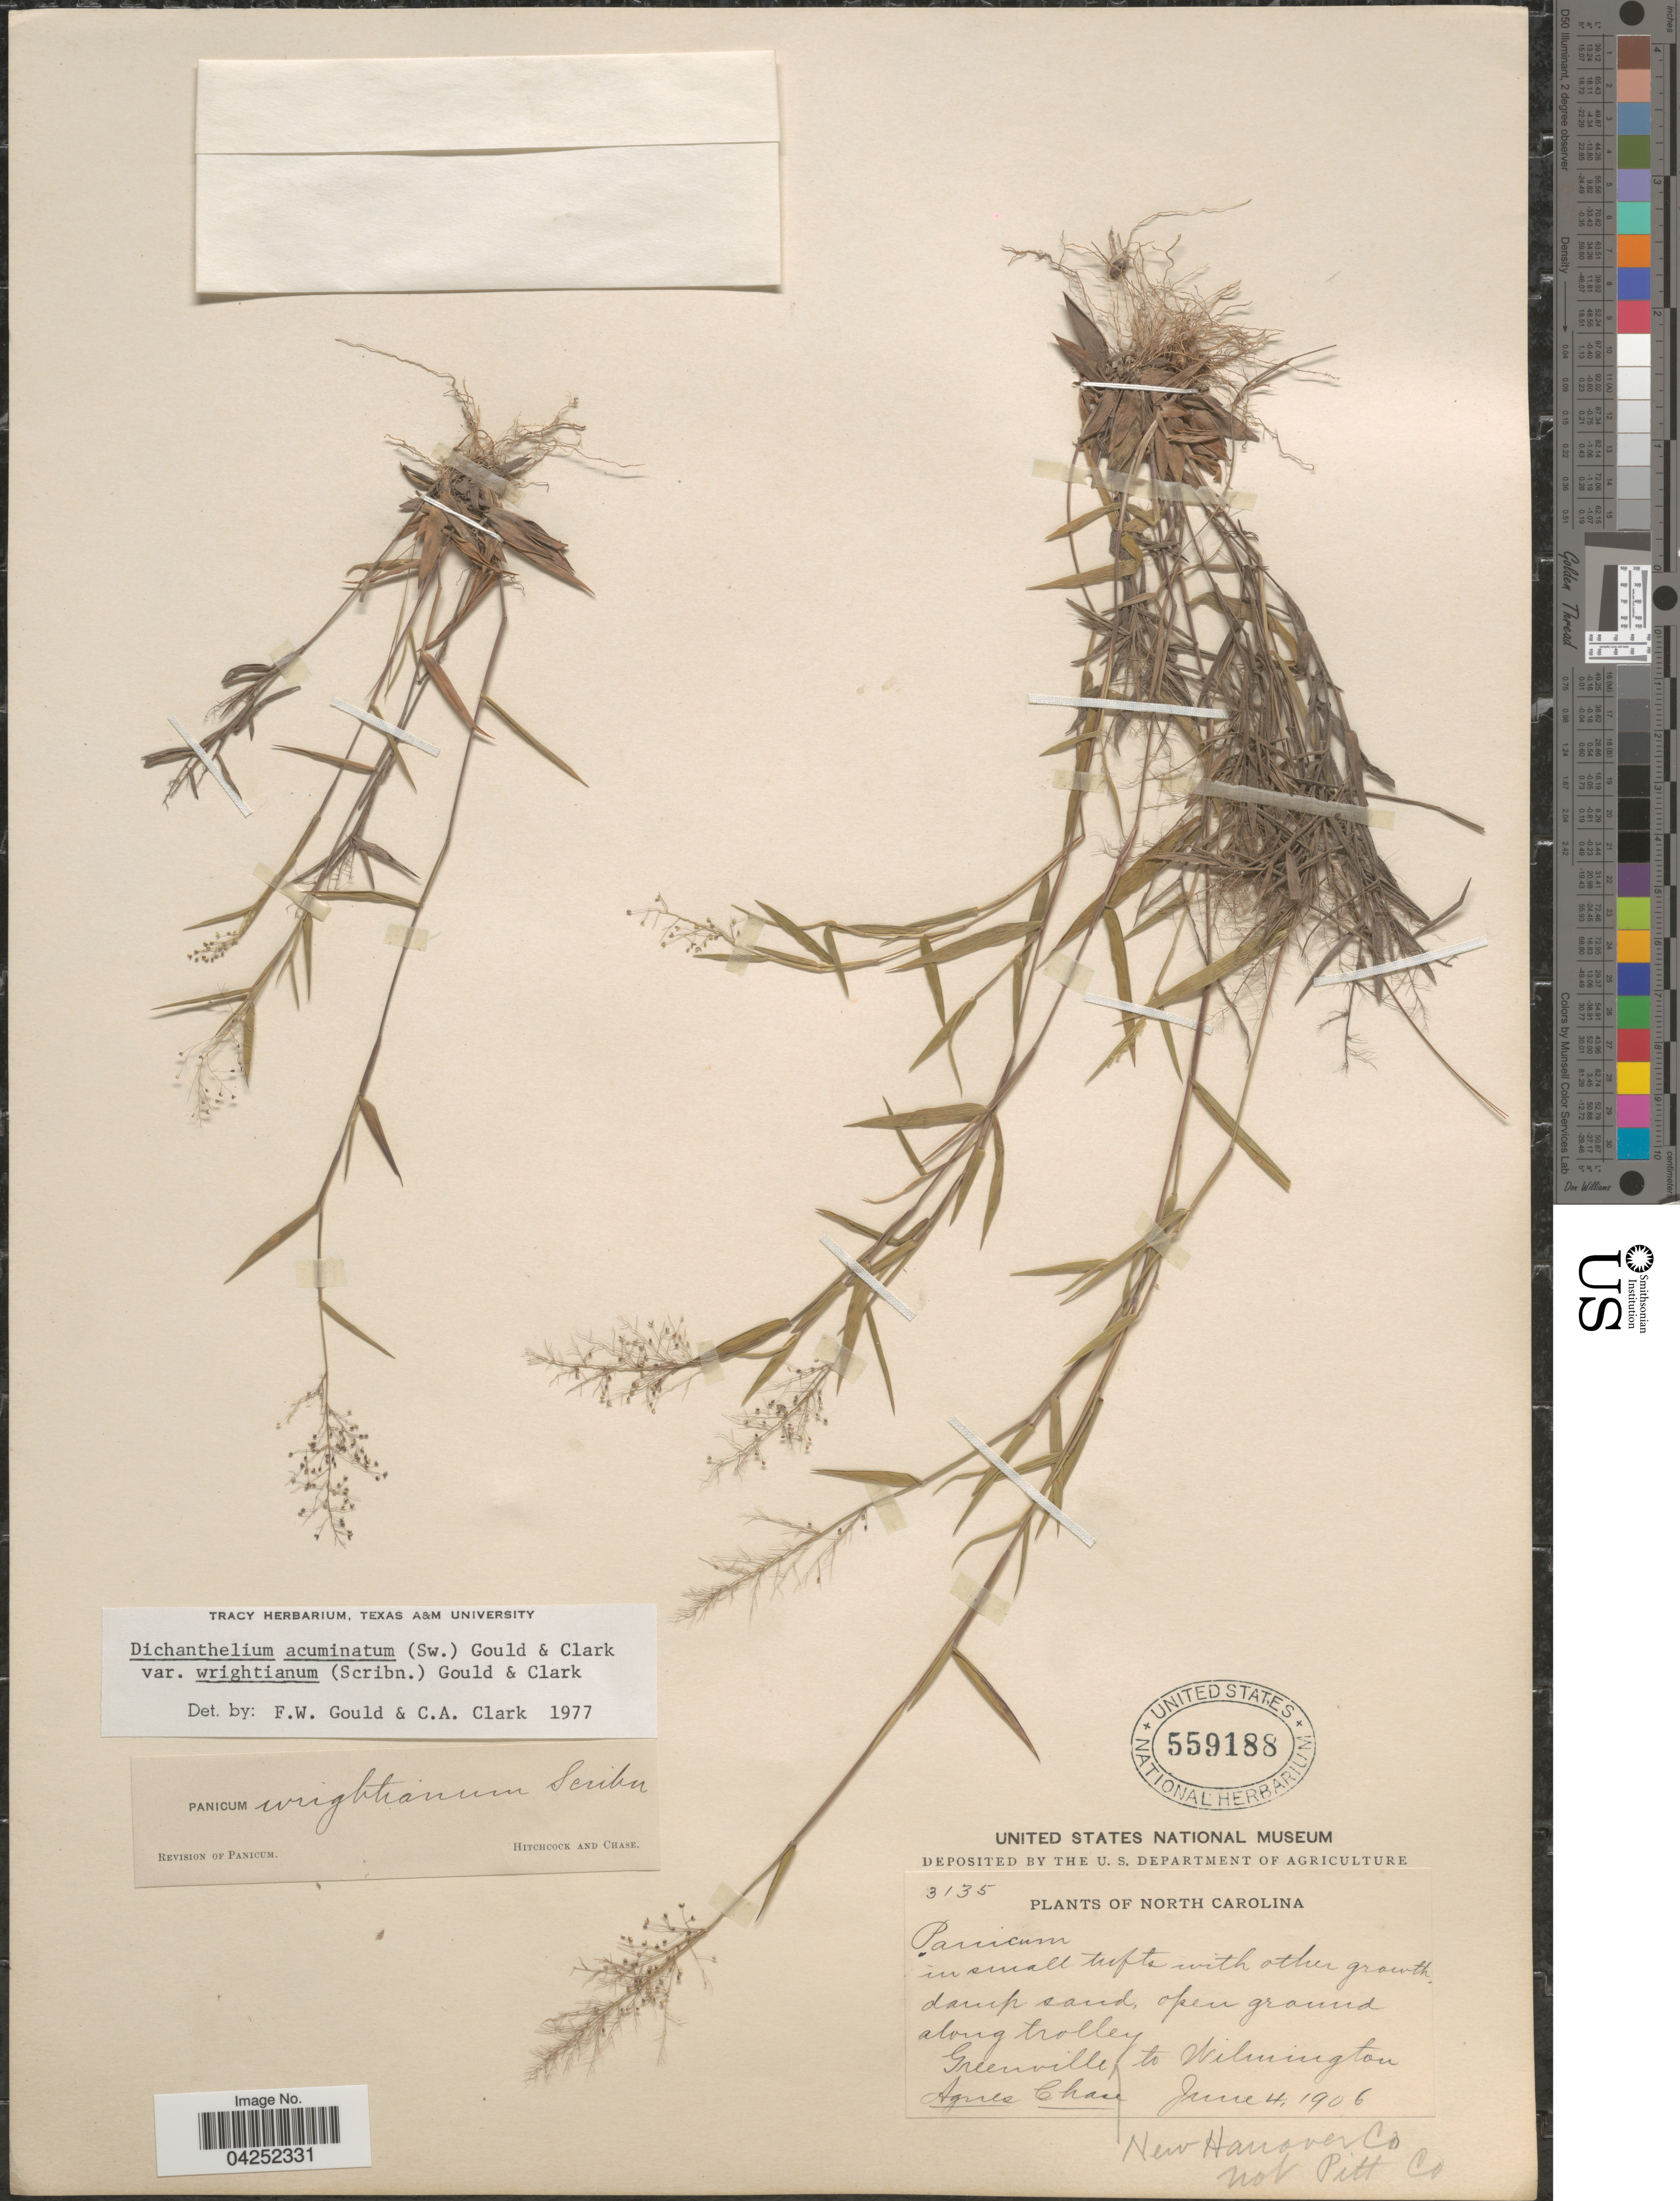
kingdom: Plantae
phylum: Tracheophyta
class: Liliopsida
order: Poales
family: Poaceae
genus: Dichanthelium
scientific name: Dichanthelium acuminatum var. longiligulatum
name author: (Nash) Gould & C.A. Clark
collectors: A. Chase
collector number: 3135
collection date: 1906-06-04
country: United States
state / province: North Carolina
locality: Damp sand, open ground along trolley. Greenville to Wilmington. New Hanover Co.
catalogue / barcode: US 559188